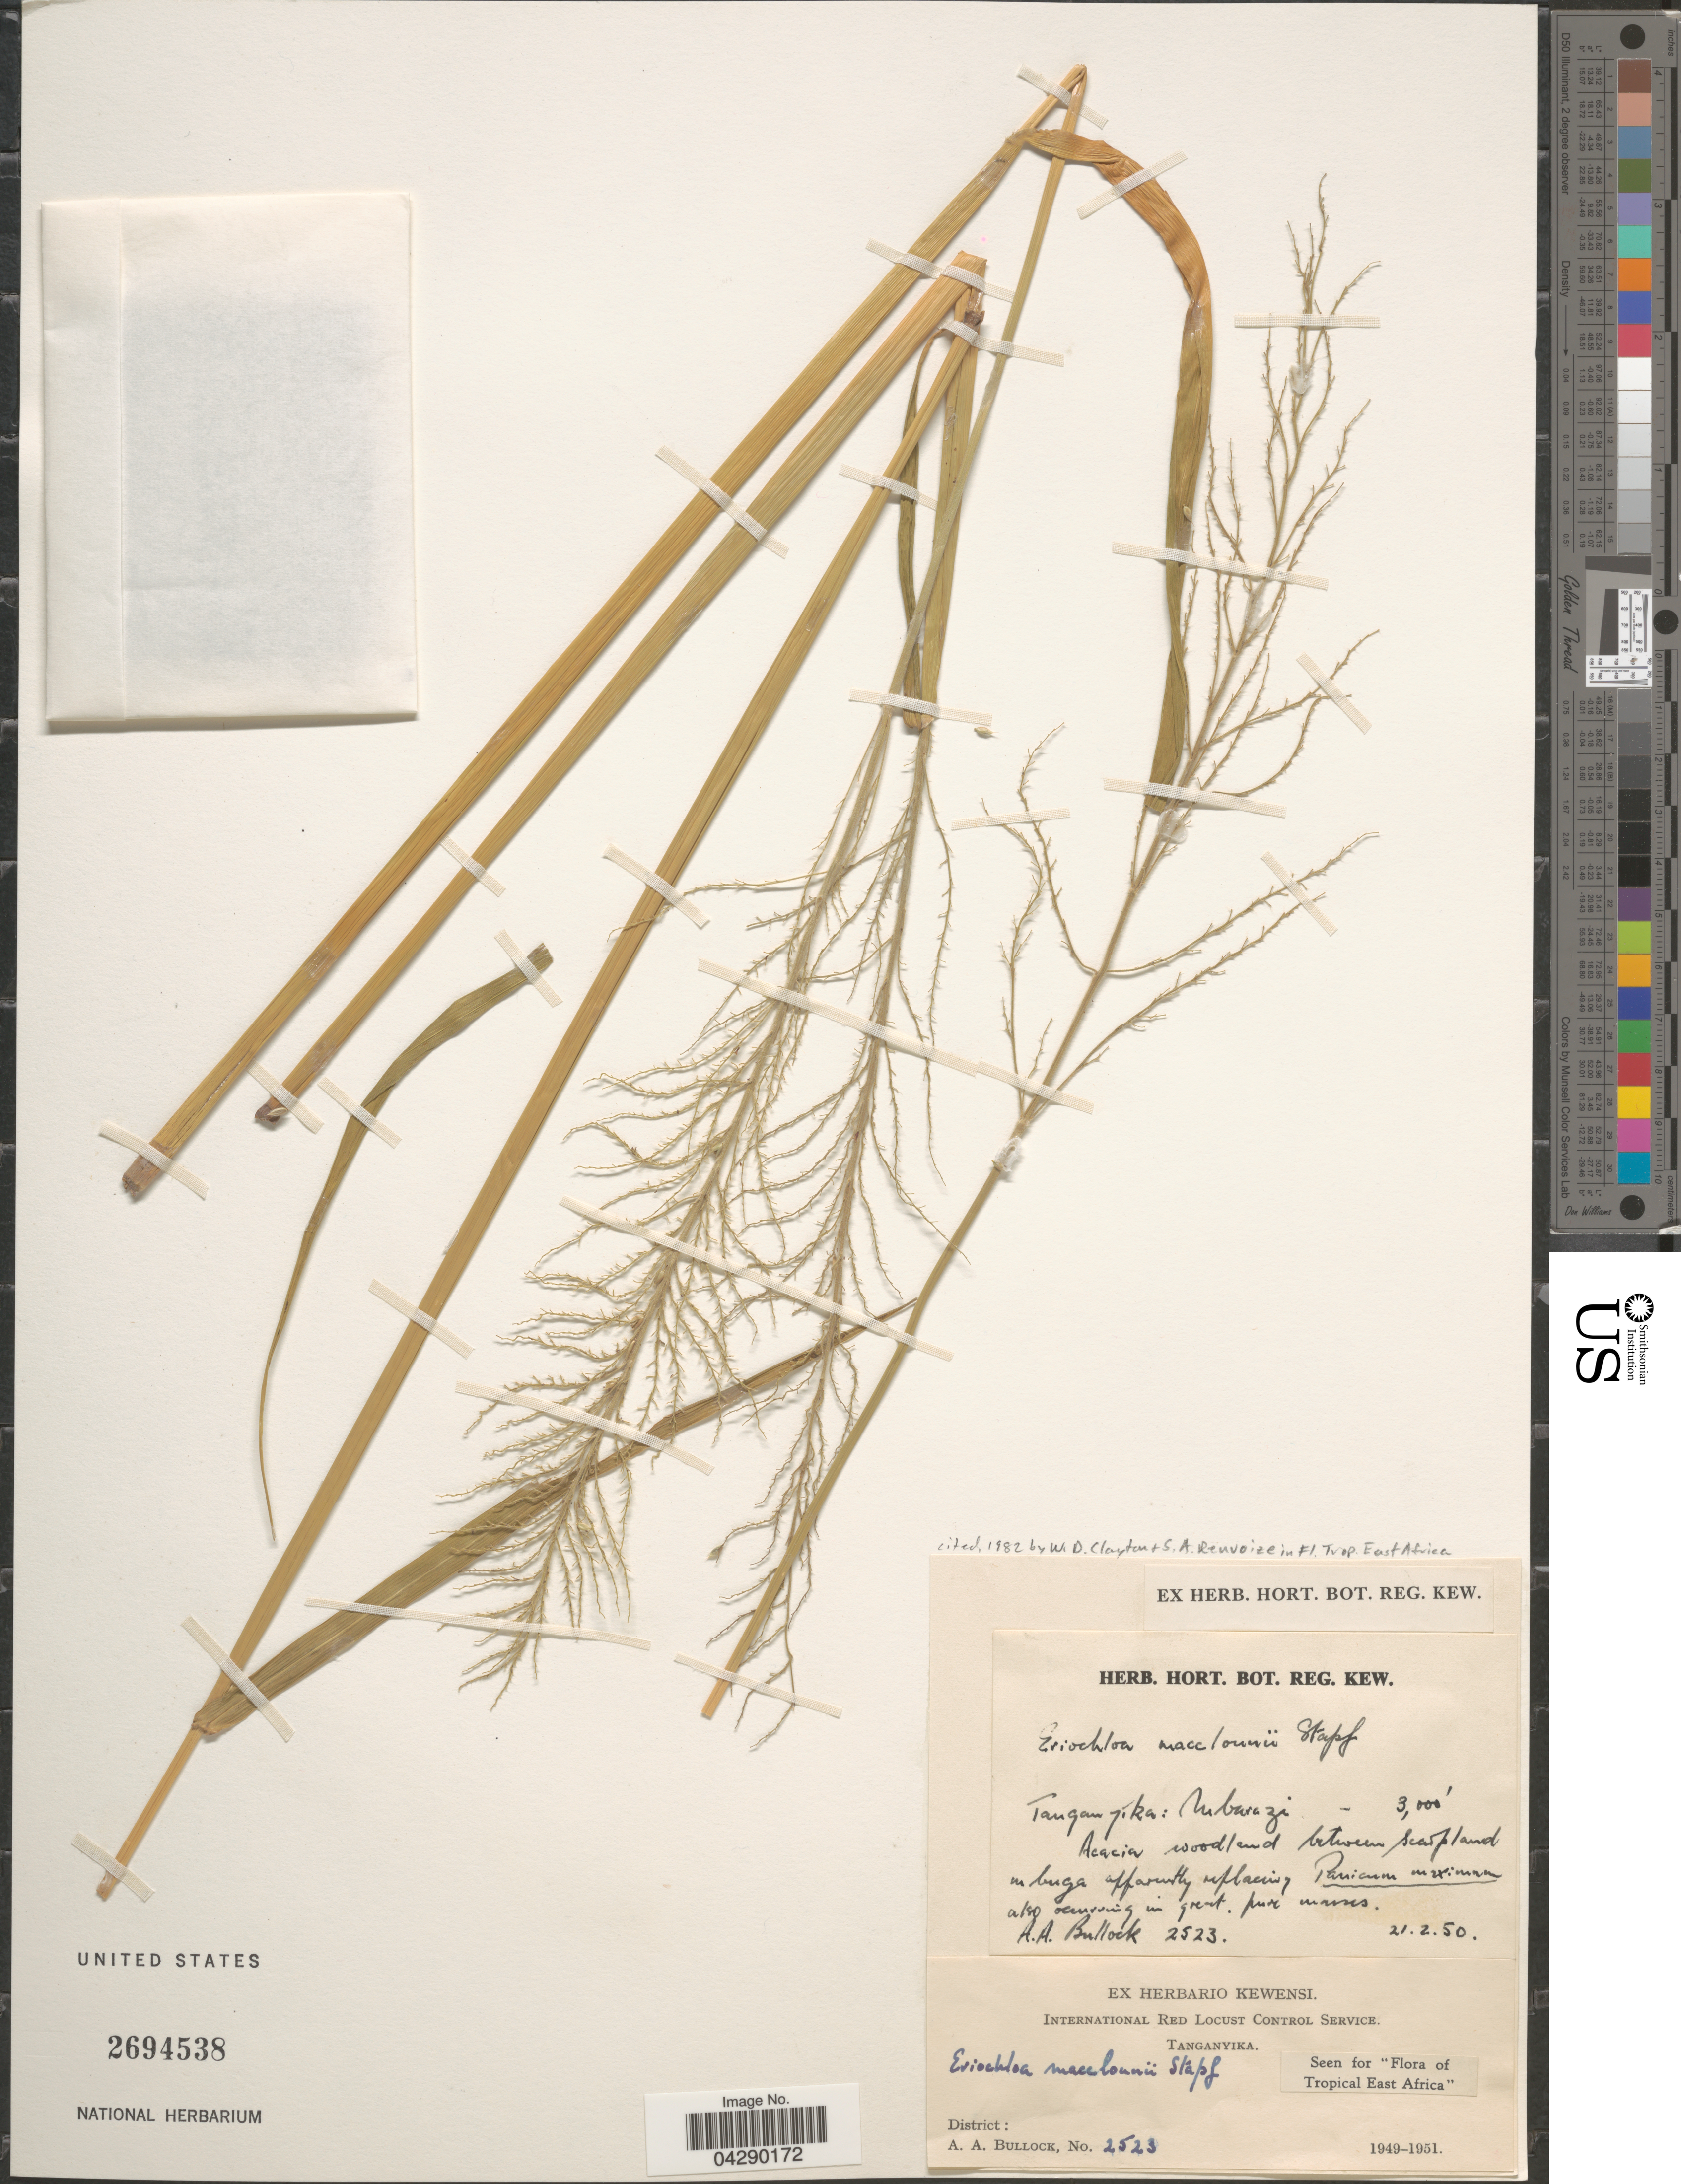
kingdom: Plantae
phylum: Tracheophyta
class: Liliopsida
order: Poales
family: Poaceae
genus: Eriochloa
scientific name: Eriochloa macclounii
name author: Stapf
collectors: A. Bullock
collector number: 2523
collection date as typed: Transcribed d/m/y: 21/2/50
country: Tanzania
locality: Tanganyika: Mburazi. Acacia woodland between swampland.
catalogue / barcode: US 2694538